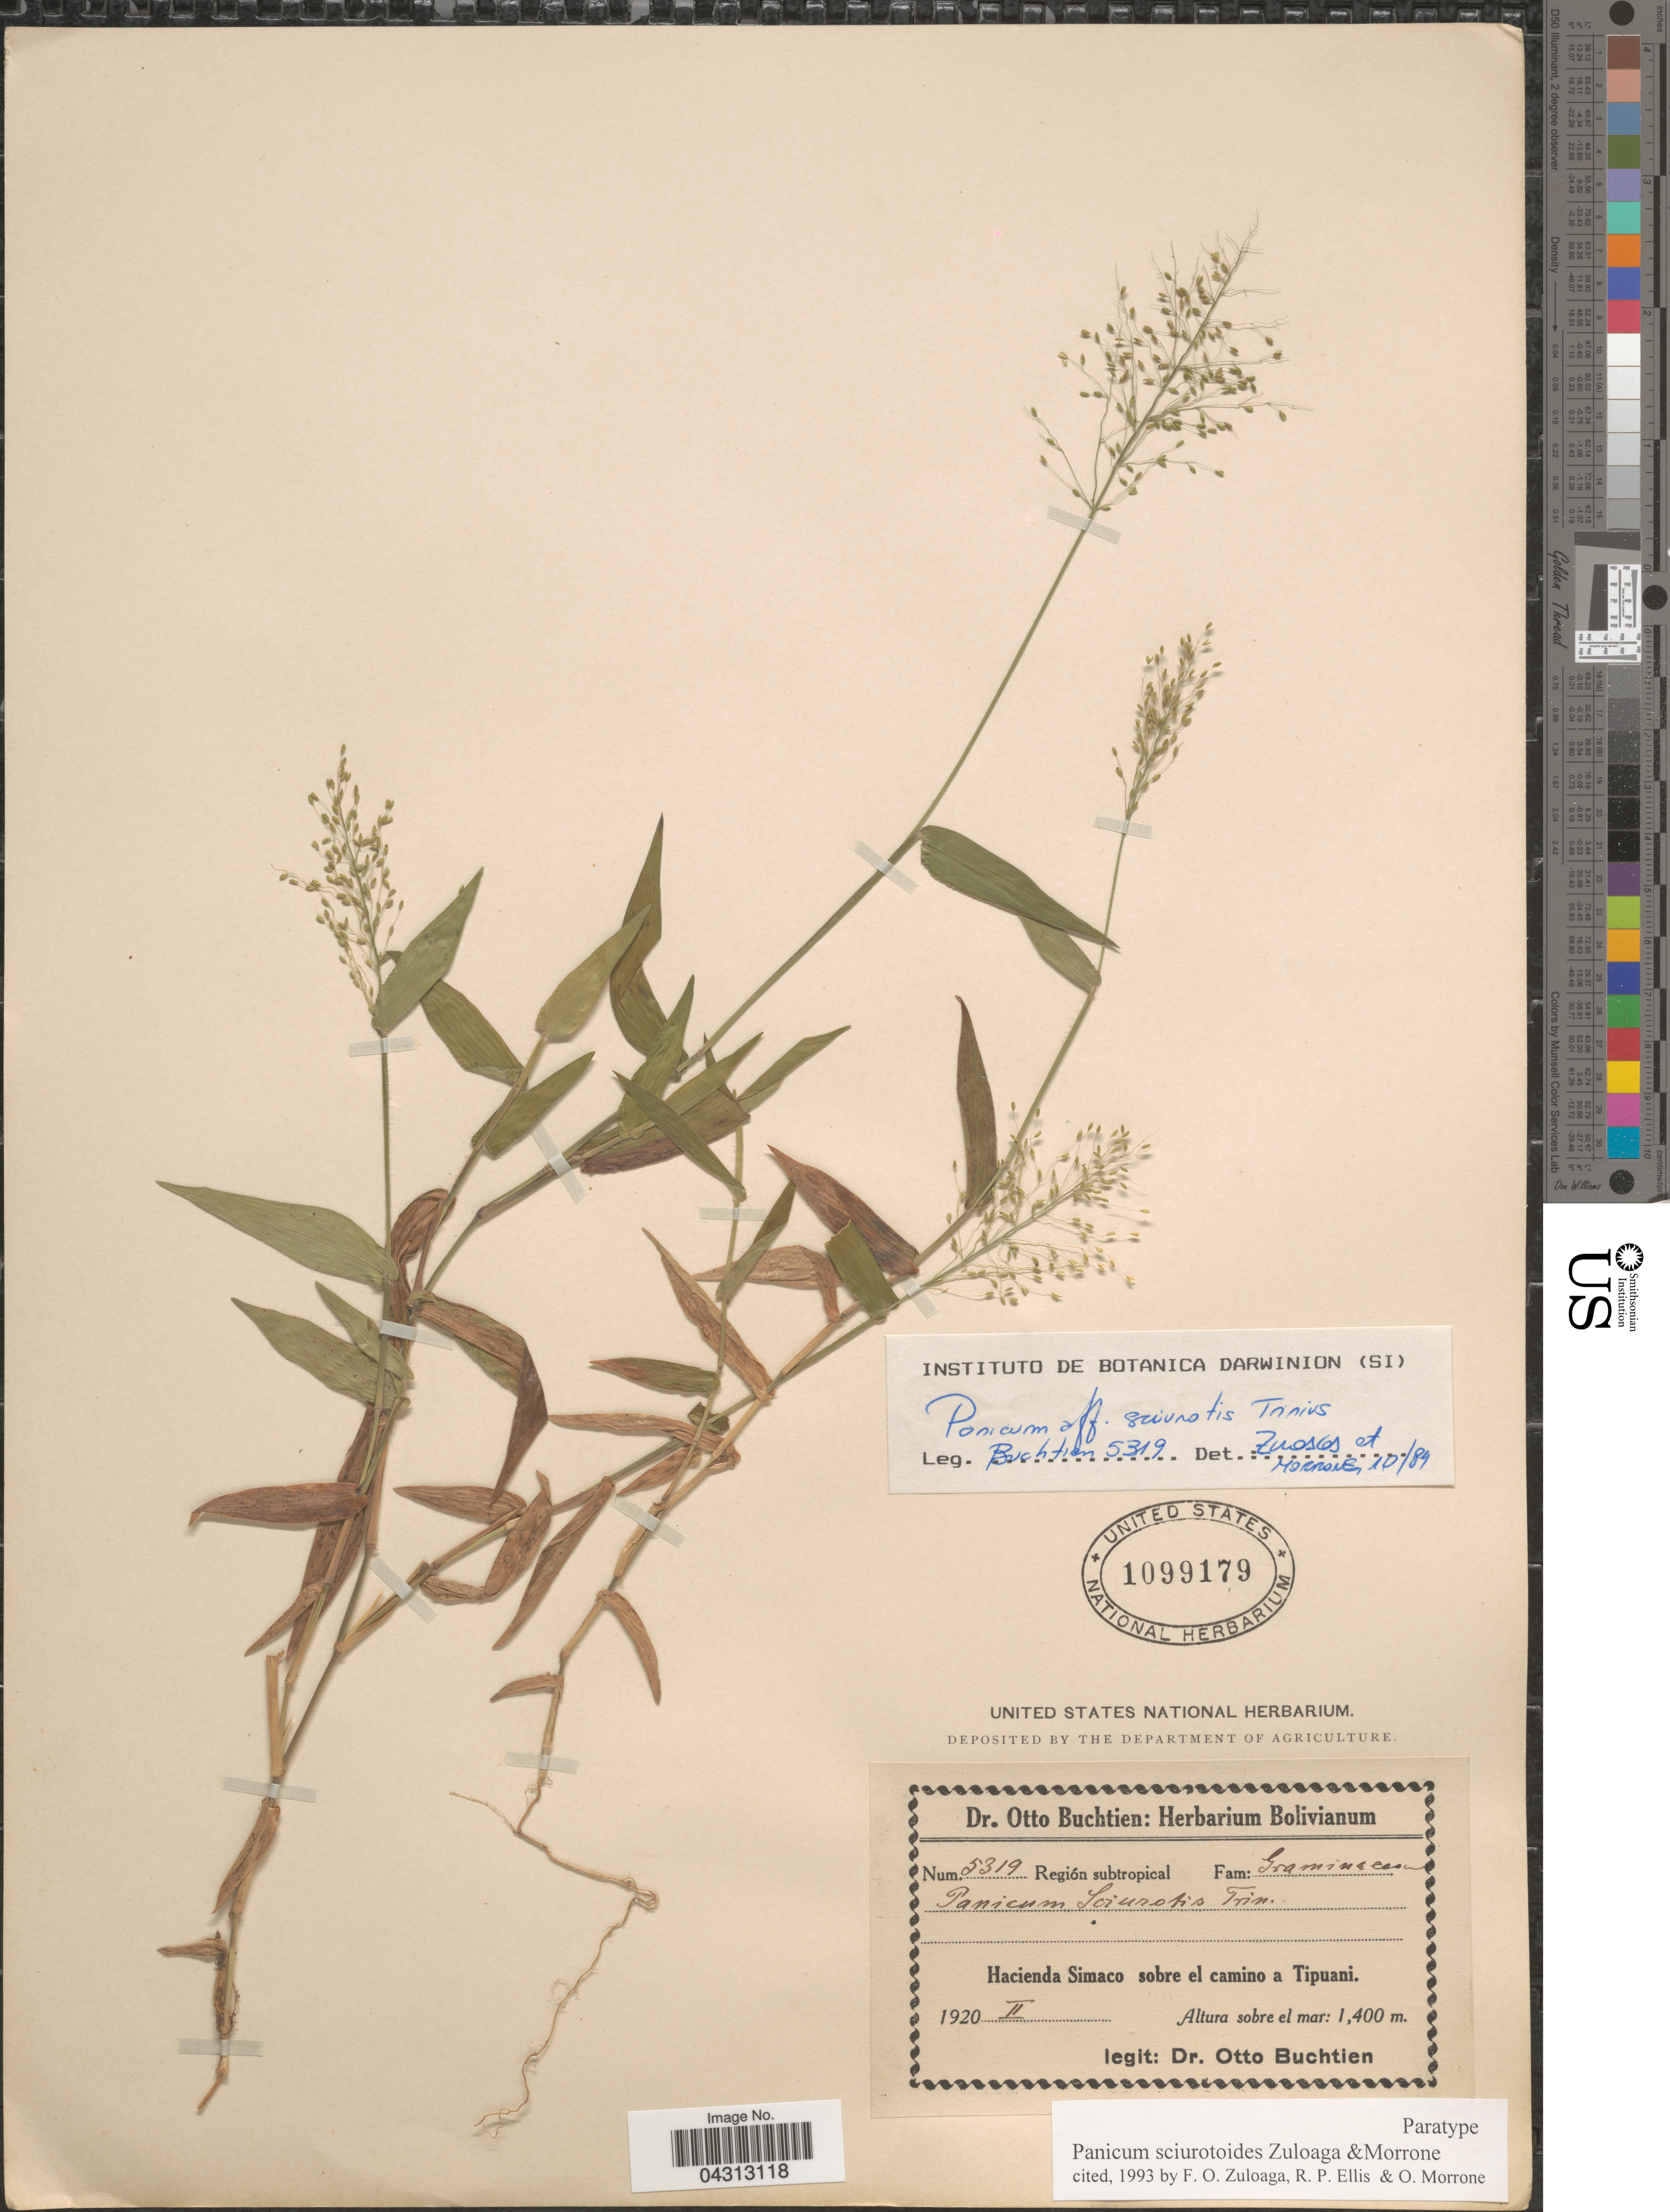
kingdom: Plantae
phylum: Tracheophyta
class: Liliopsida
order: Poales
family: Poaceae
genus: Dichanthelium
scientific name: Dichanthelium sciurotoides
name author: (Zuloaga & Morrone) Davidse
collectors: O. Buchtien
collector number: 5319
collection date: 1920-02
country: Bolivia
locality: Hacienda Simaco sobre el camino a Tipuani.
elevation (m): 1400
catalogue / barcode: US 1099176